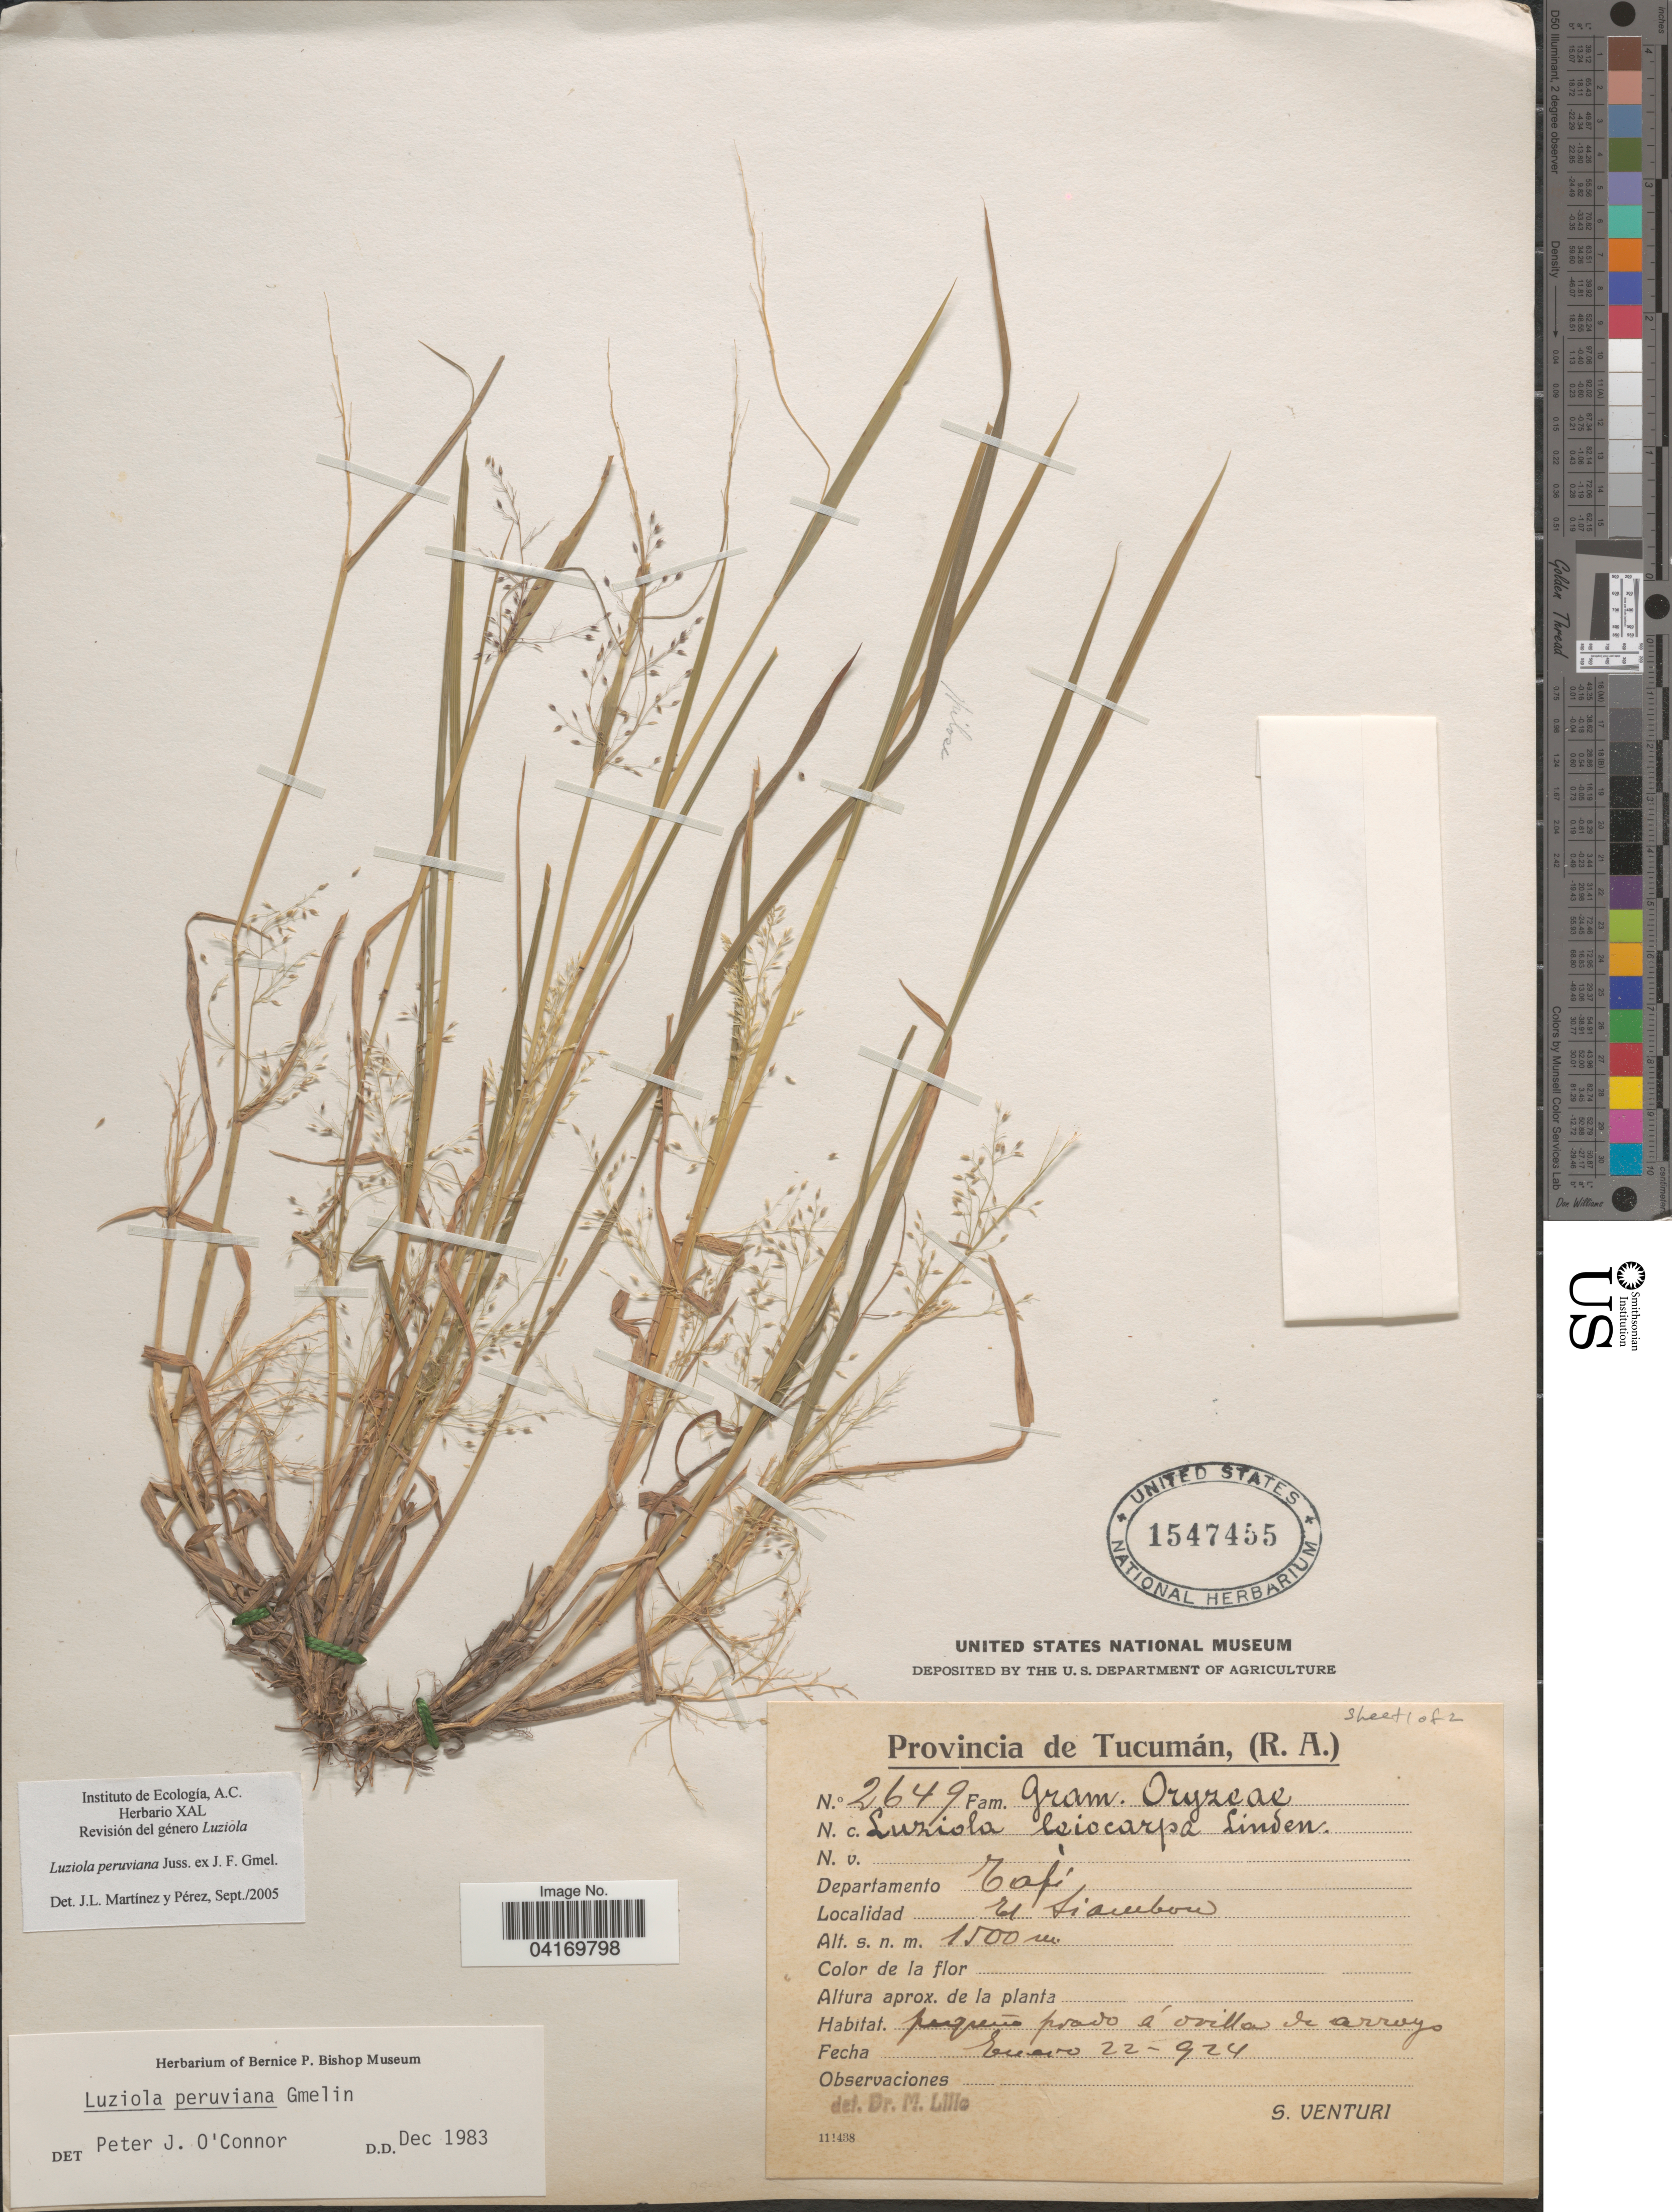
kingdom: Plantae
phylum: Tracheophyta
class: Liliopsida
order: Poales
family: Poaceae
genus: Luziola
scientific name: Luziola peruviana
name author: Juss. ex J.F. Gmel.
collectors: S. Venturi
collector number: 2649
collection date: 1924-01-22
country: Argentina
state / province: Tucuman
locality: Departamento Tafí. El Siambon.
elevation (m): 1500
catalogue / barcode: US 1547455